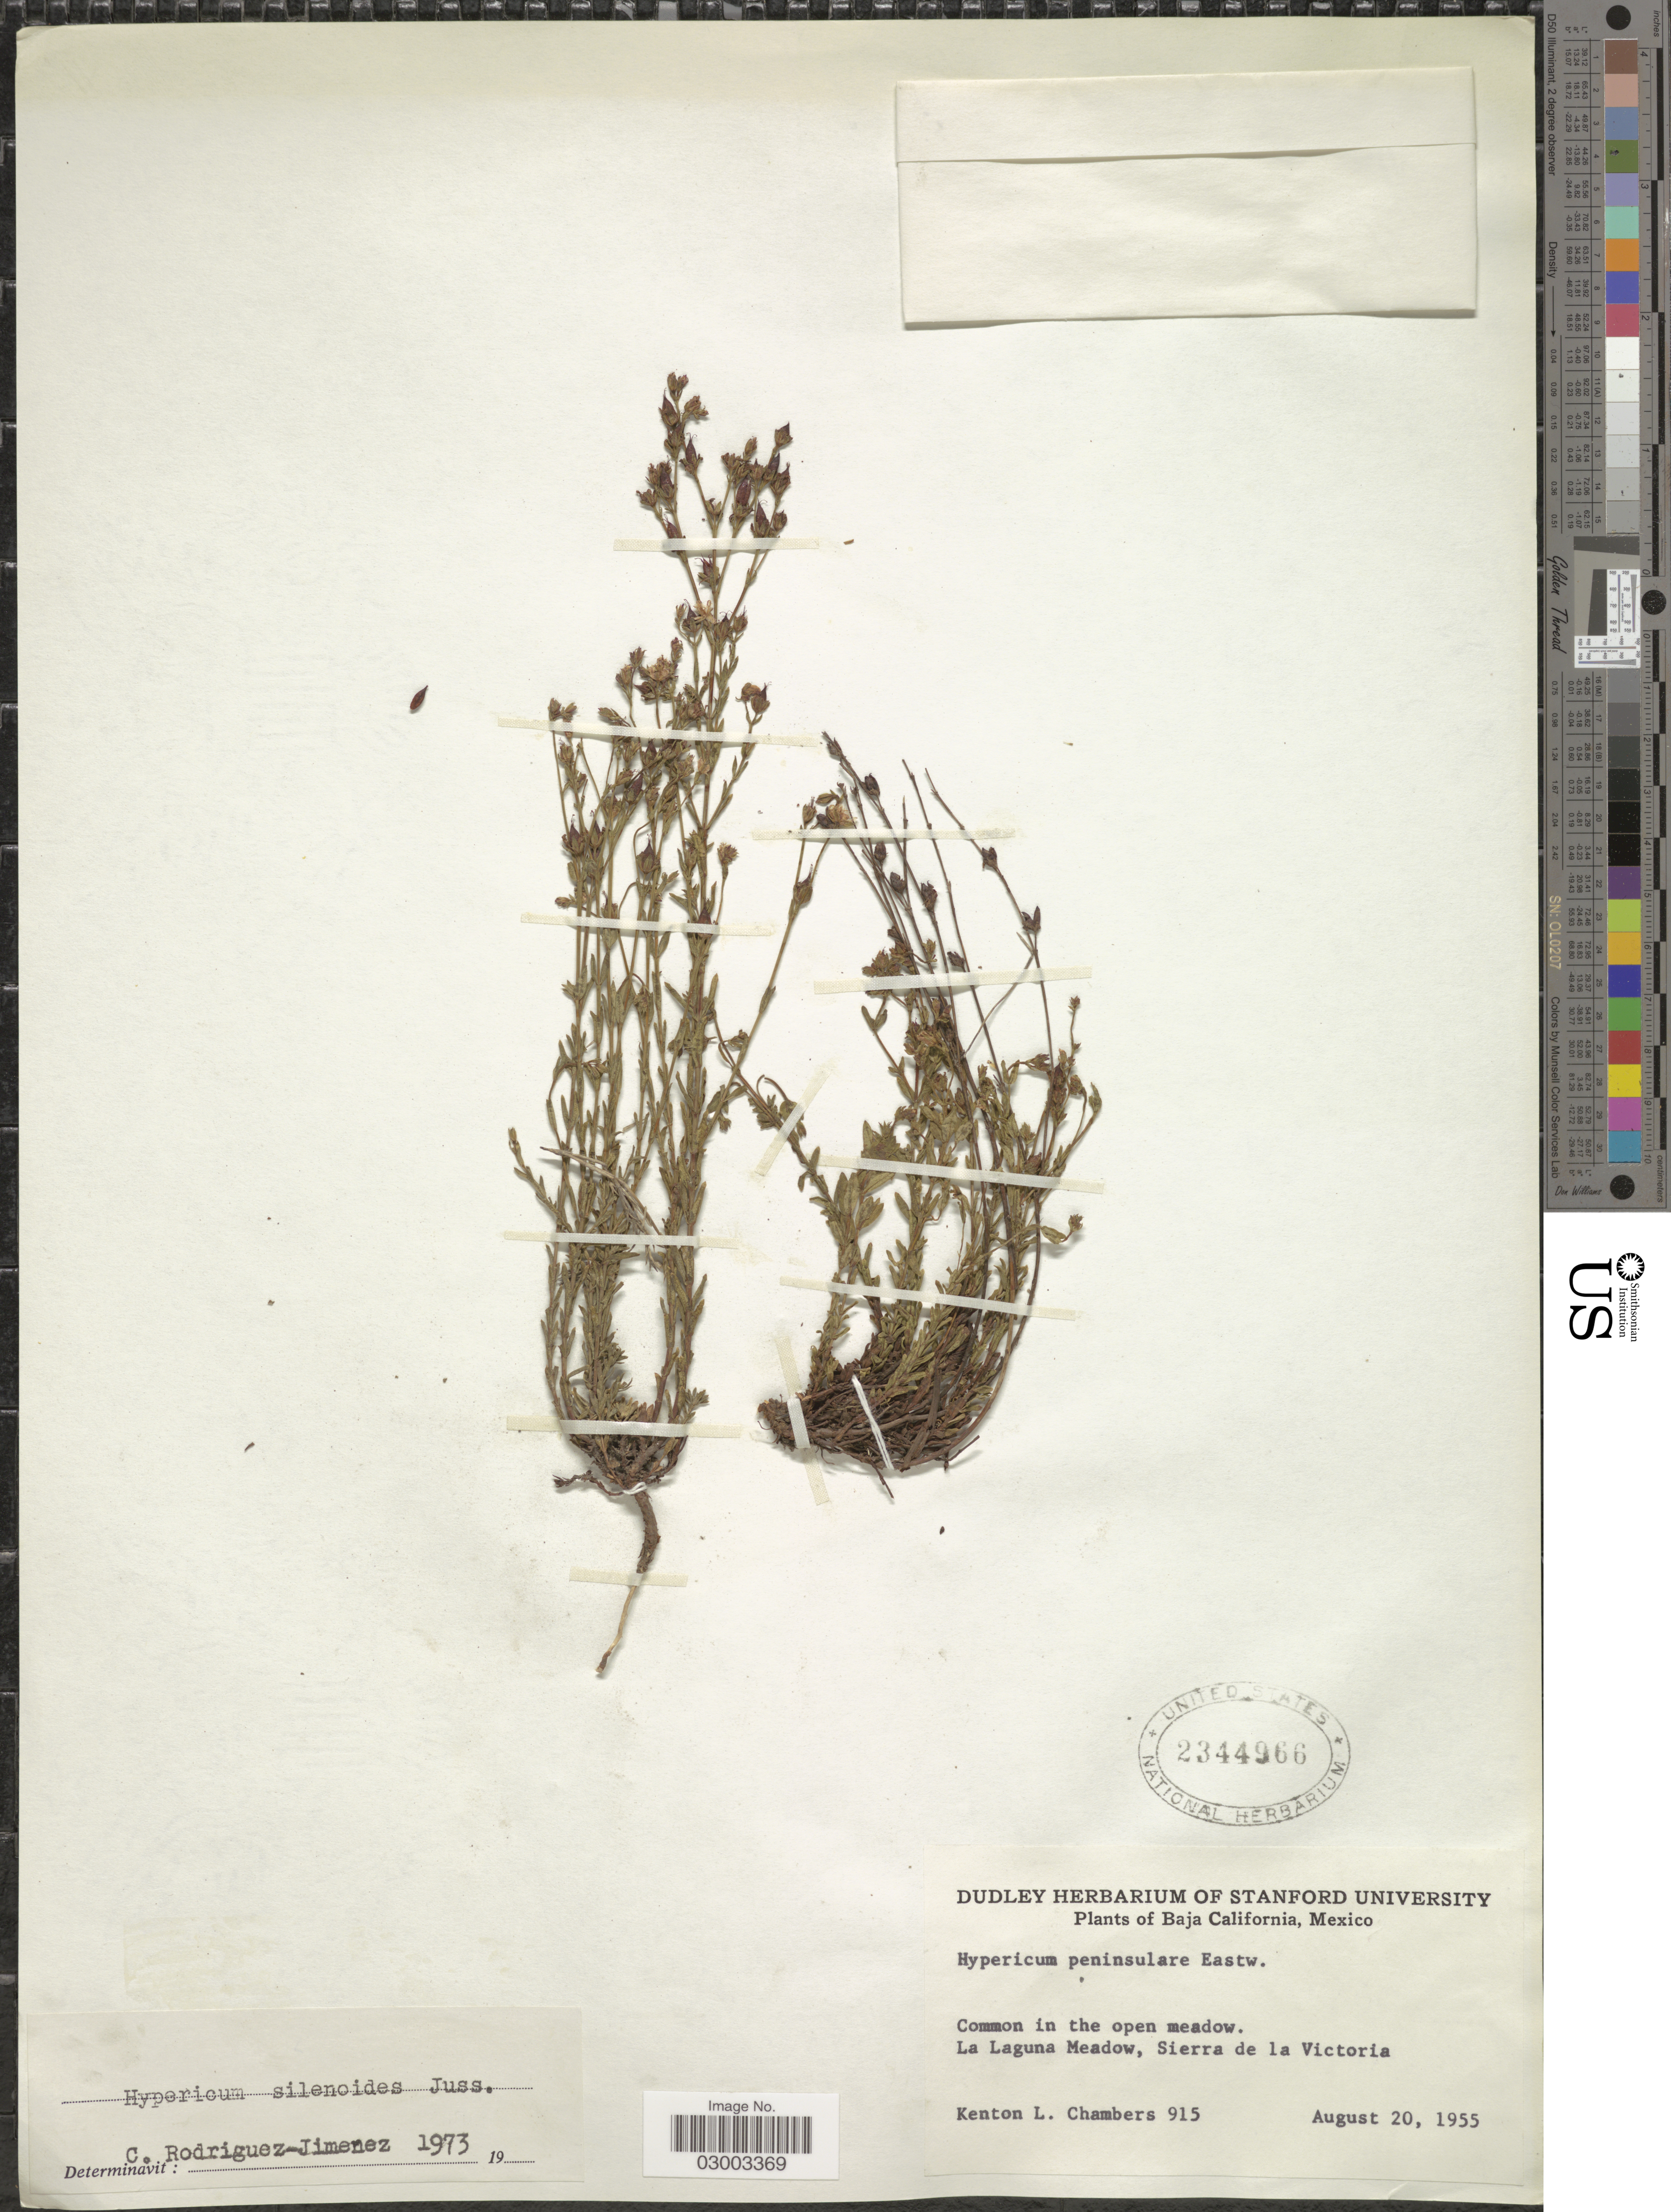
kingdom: Plantae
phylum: Tracheophyta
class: Magnoliopsida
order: Malpighiales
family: Hypericaceae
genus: Hypericum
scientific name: Hypericum silenoides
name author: Juss.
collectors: K. L. Chambers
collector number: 915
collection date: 1955-08-20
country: Mexico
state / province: Baja California Sur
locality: La Laguna Meadow, Sierra de la Victoria.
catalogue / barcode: US 2344966